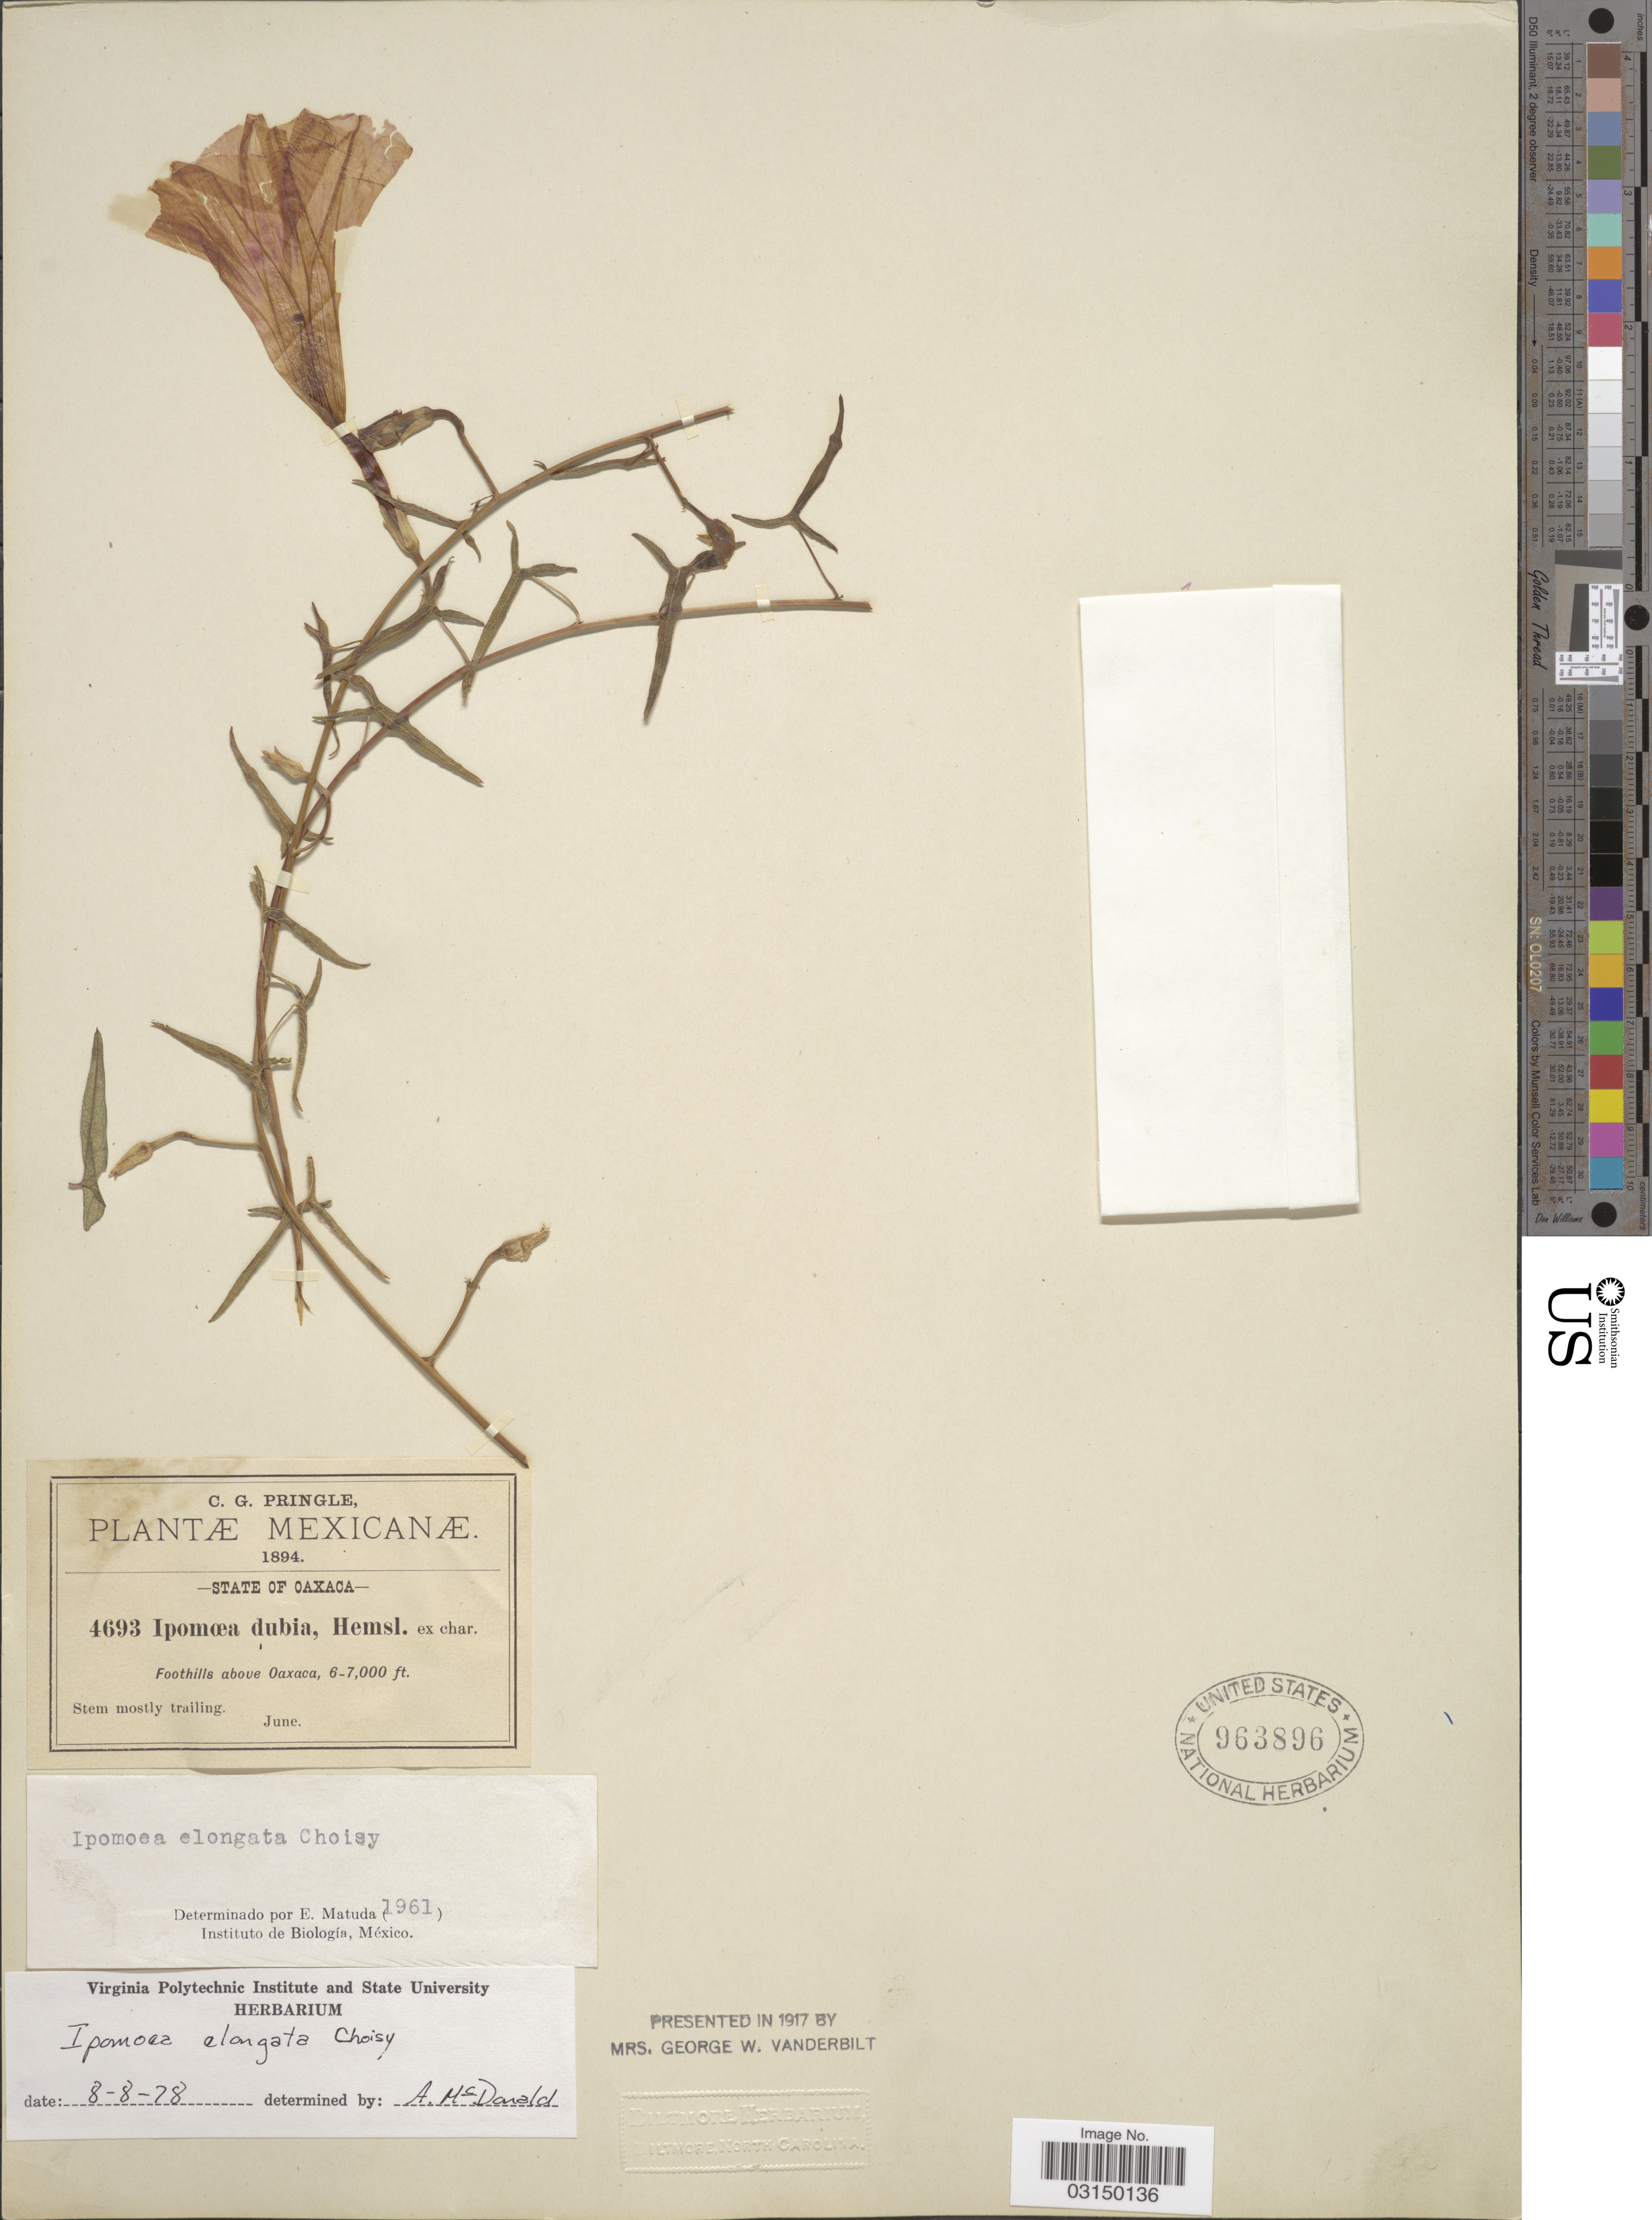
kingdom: Plantae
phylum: Tracheophyta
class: Magnoliopsida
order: Solanales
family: Convolvulaceae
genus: Ipomoea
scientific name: Ipomoea elongata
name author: Choisy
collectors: C. G. Pringle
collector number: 4693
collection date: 1894-06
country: Mexico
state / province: Oaxaca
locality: Foothills above Oaxaca.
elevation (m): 1829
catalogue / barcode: US 963896